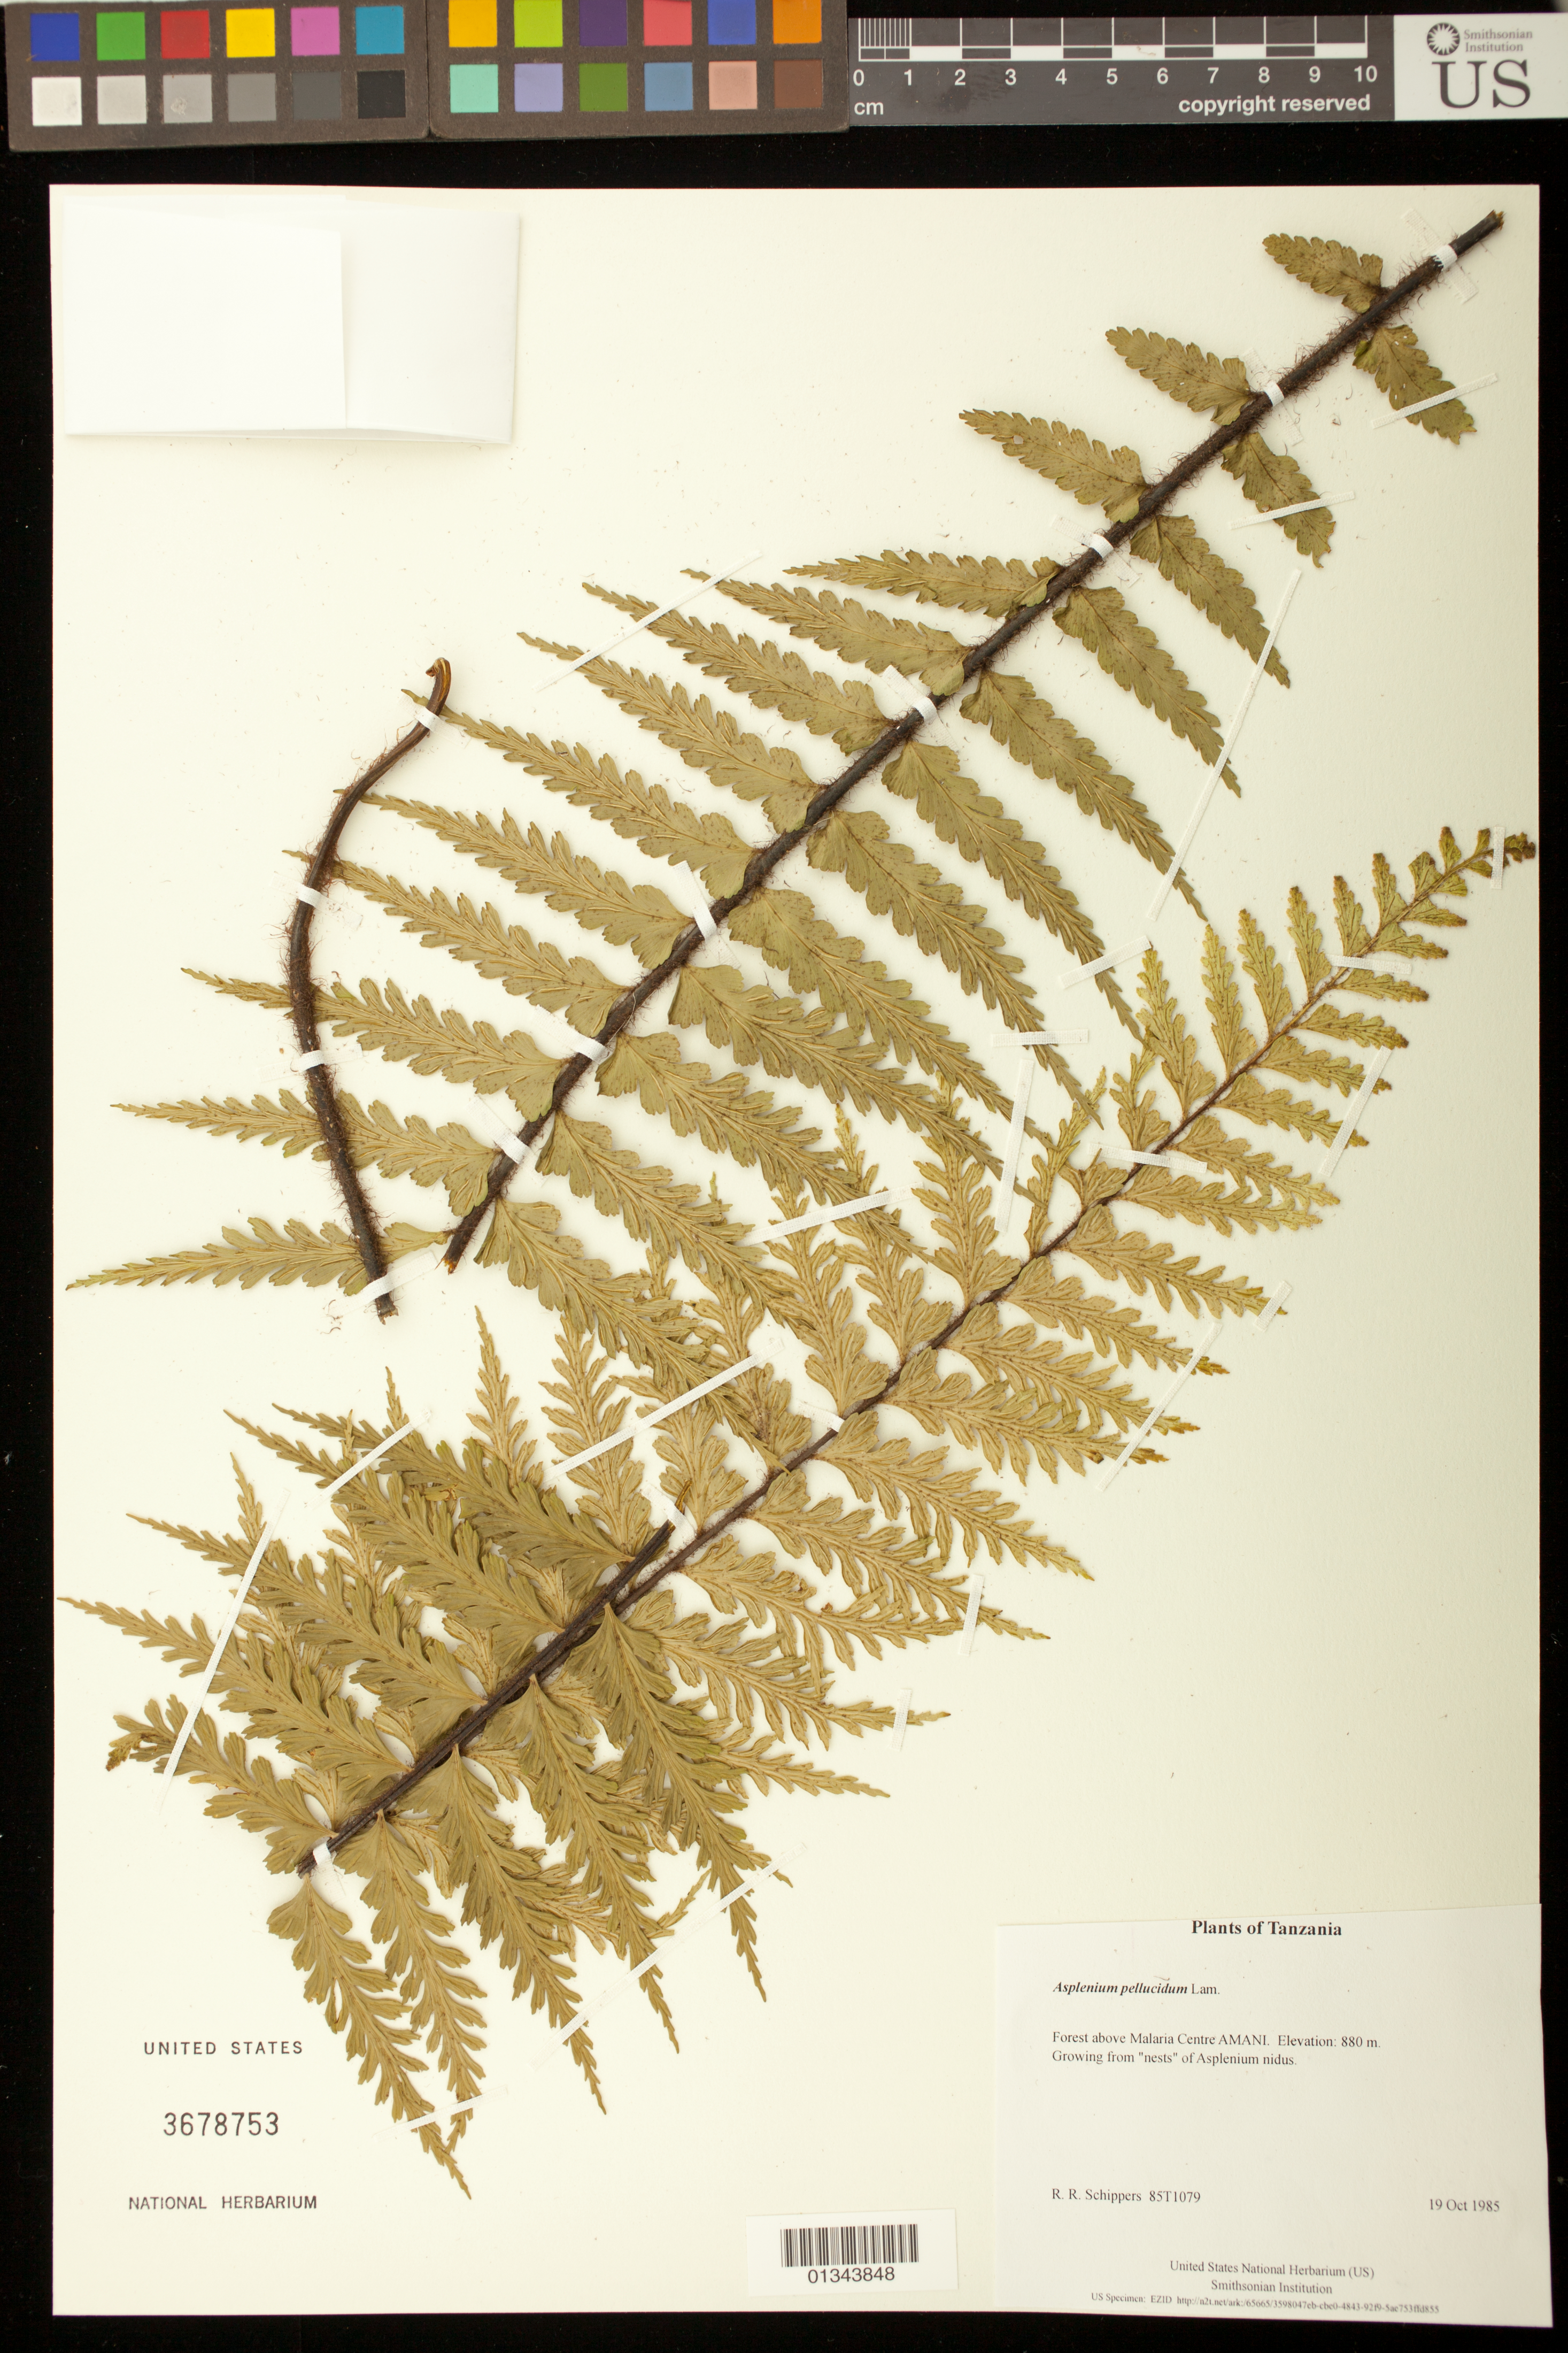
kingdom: Plantae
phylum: Tracheophyta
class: Polypodiopsida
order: Polypodiales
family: Aspleniaceae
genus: Asplenium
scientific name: Asplenium pellucidum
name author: Lam.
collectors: R. R. Schippers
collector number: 85T1079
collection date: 1985-10-19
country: Tanzania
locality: Forest above Malaria Centre AMANI.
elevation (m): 880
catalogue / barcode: US 3678753